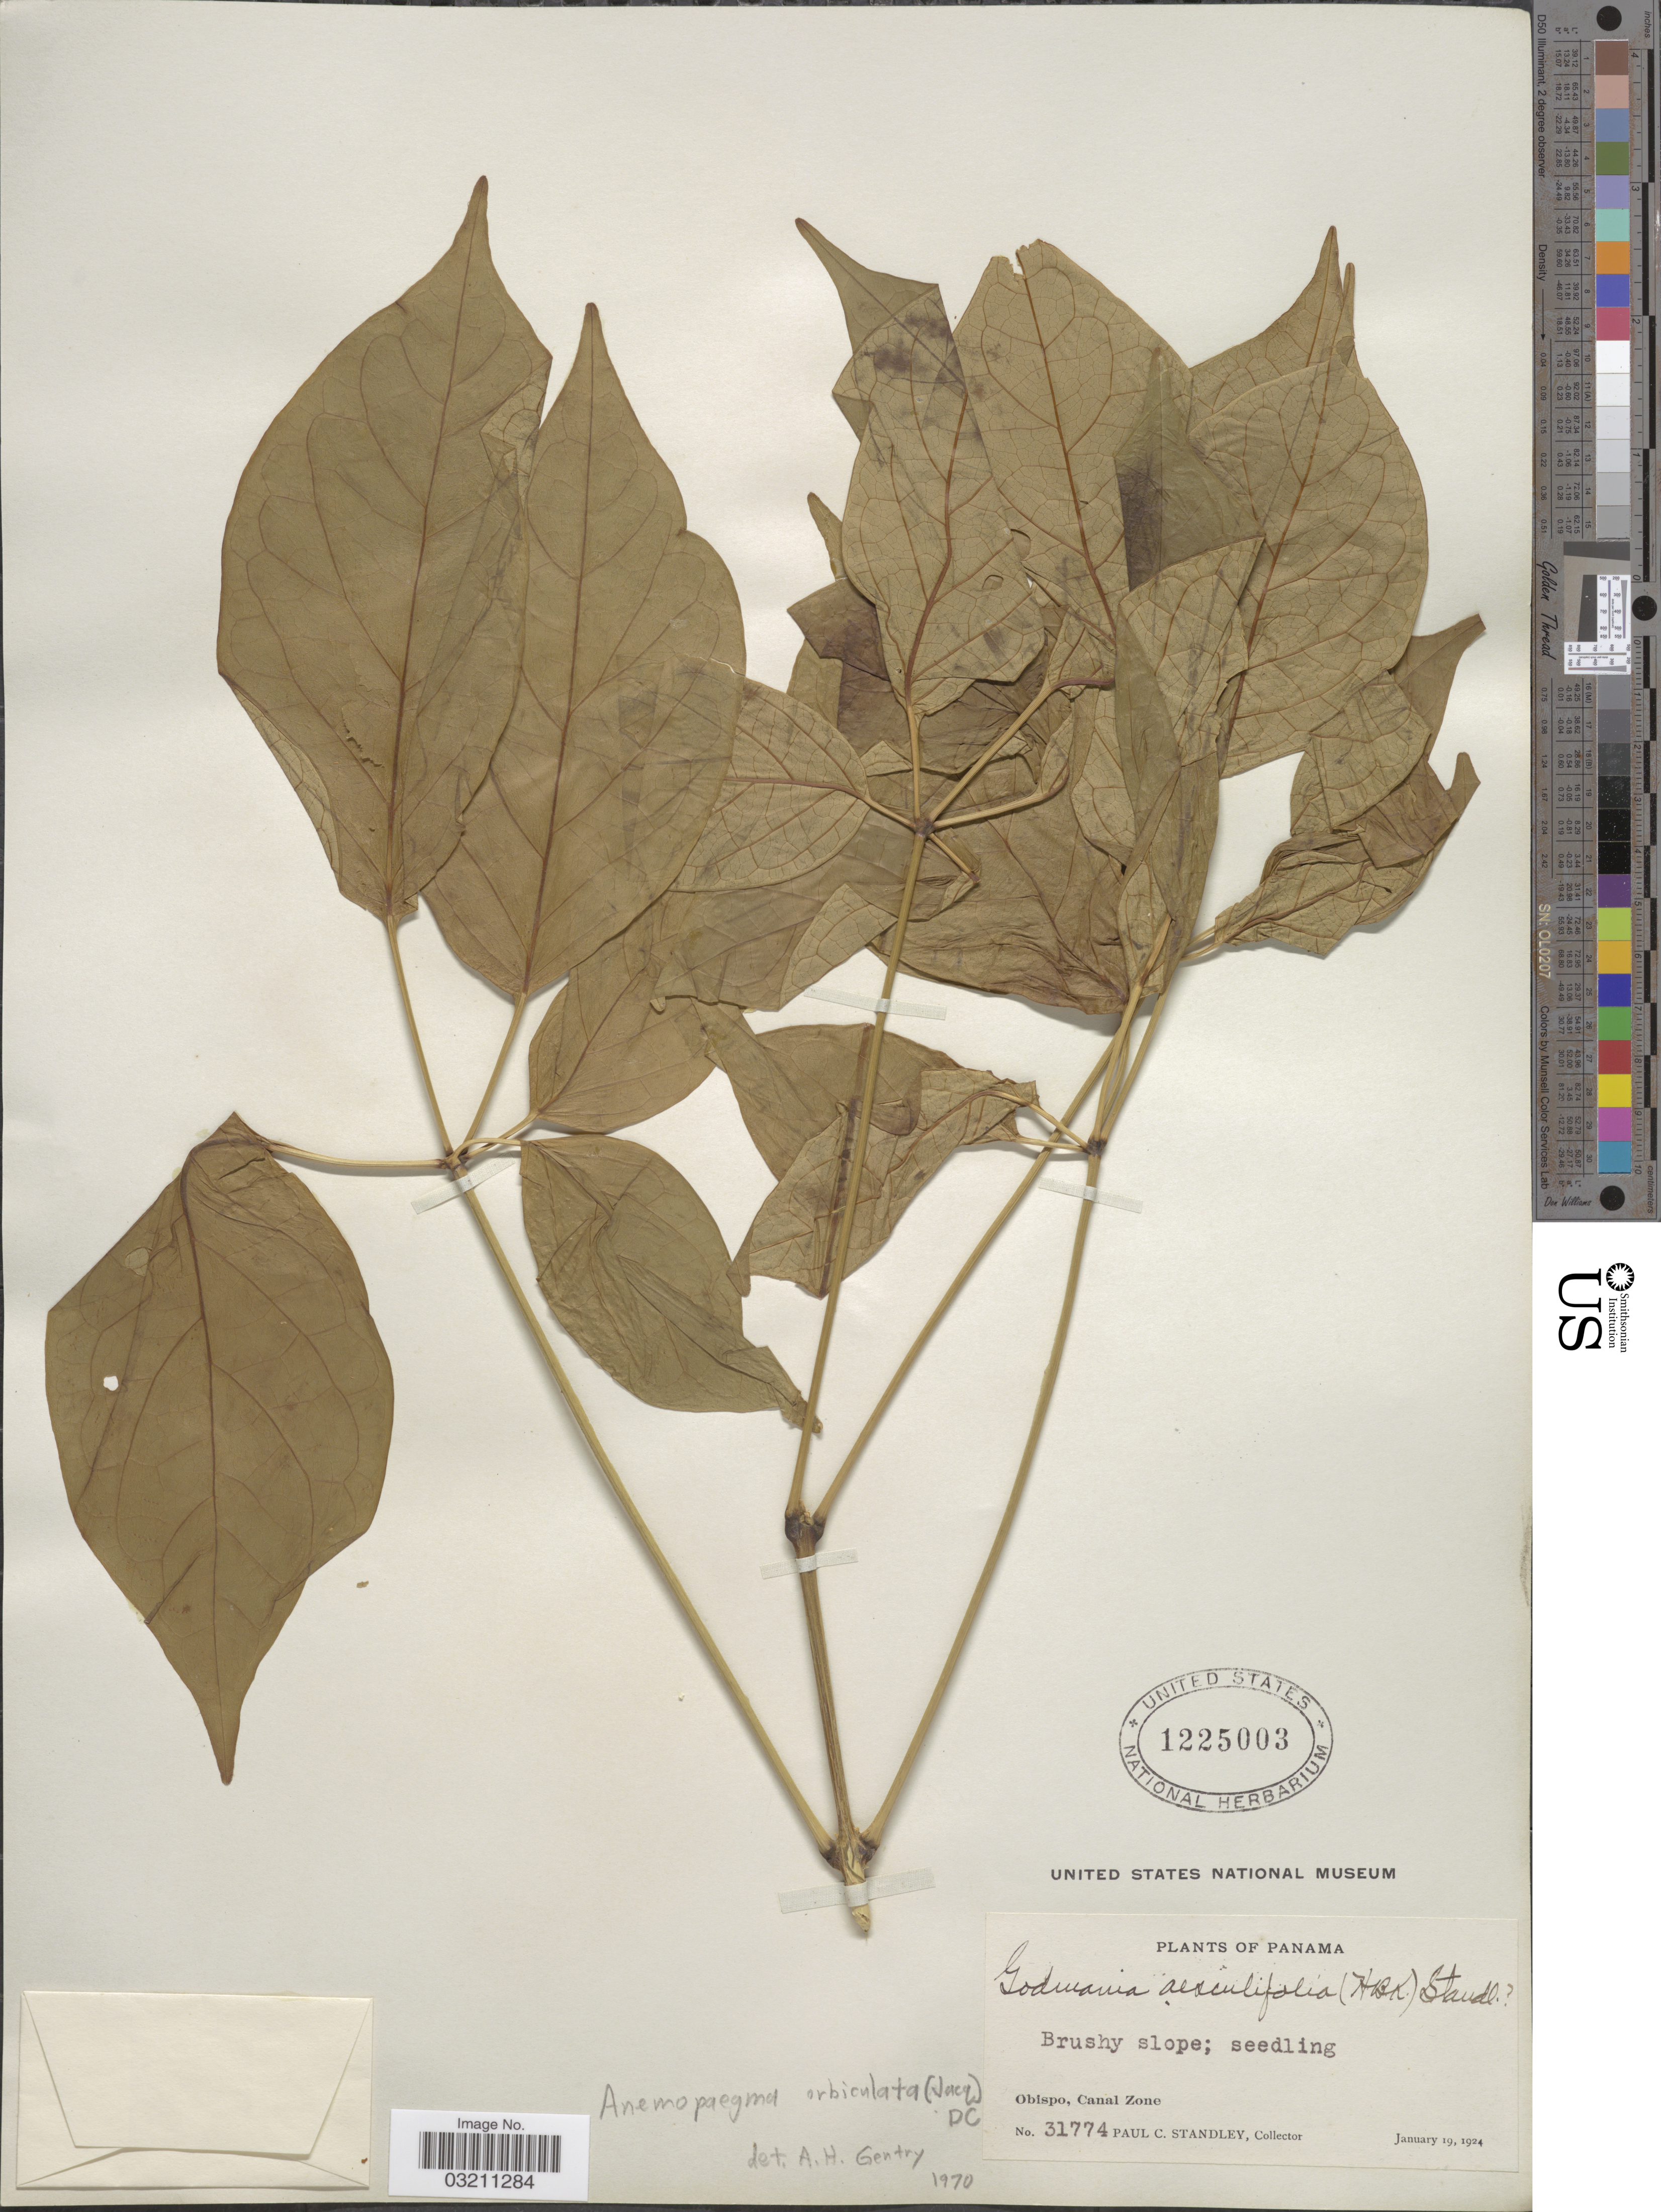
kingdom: Plantae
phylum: Tracheophyta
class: Magnoliopsida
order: Lamiales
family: Bignoniaceae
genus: Amphilophium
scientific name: Amphilophium orbiculatum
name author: (Jacq.) DC.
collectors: P. C. Standley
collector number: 31774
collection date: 1924-01-19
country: Panama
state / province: Colón / Panamá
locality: Obispo, Canal Zone.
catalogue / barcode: US 1225003